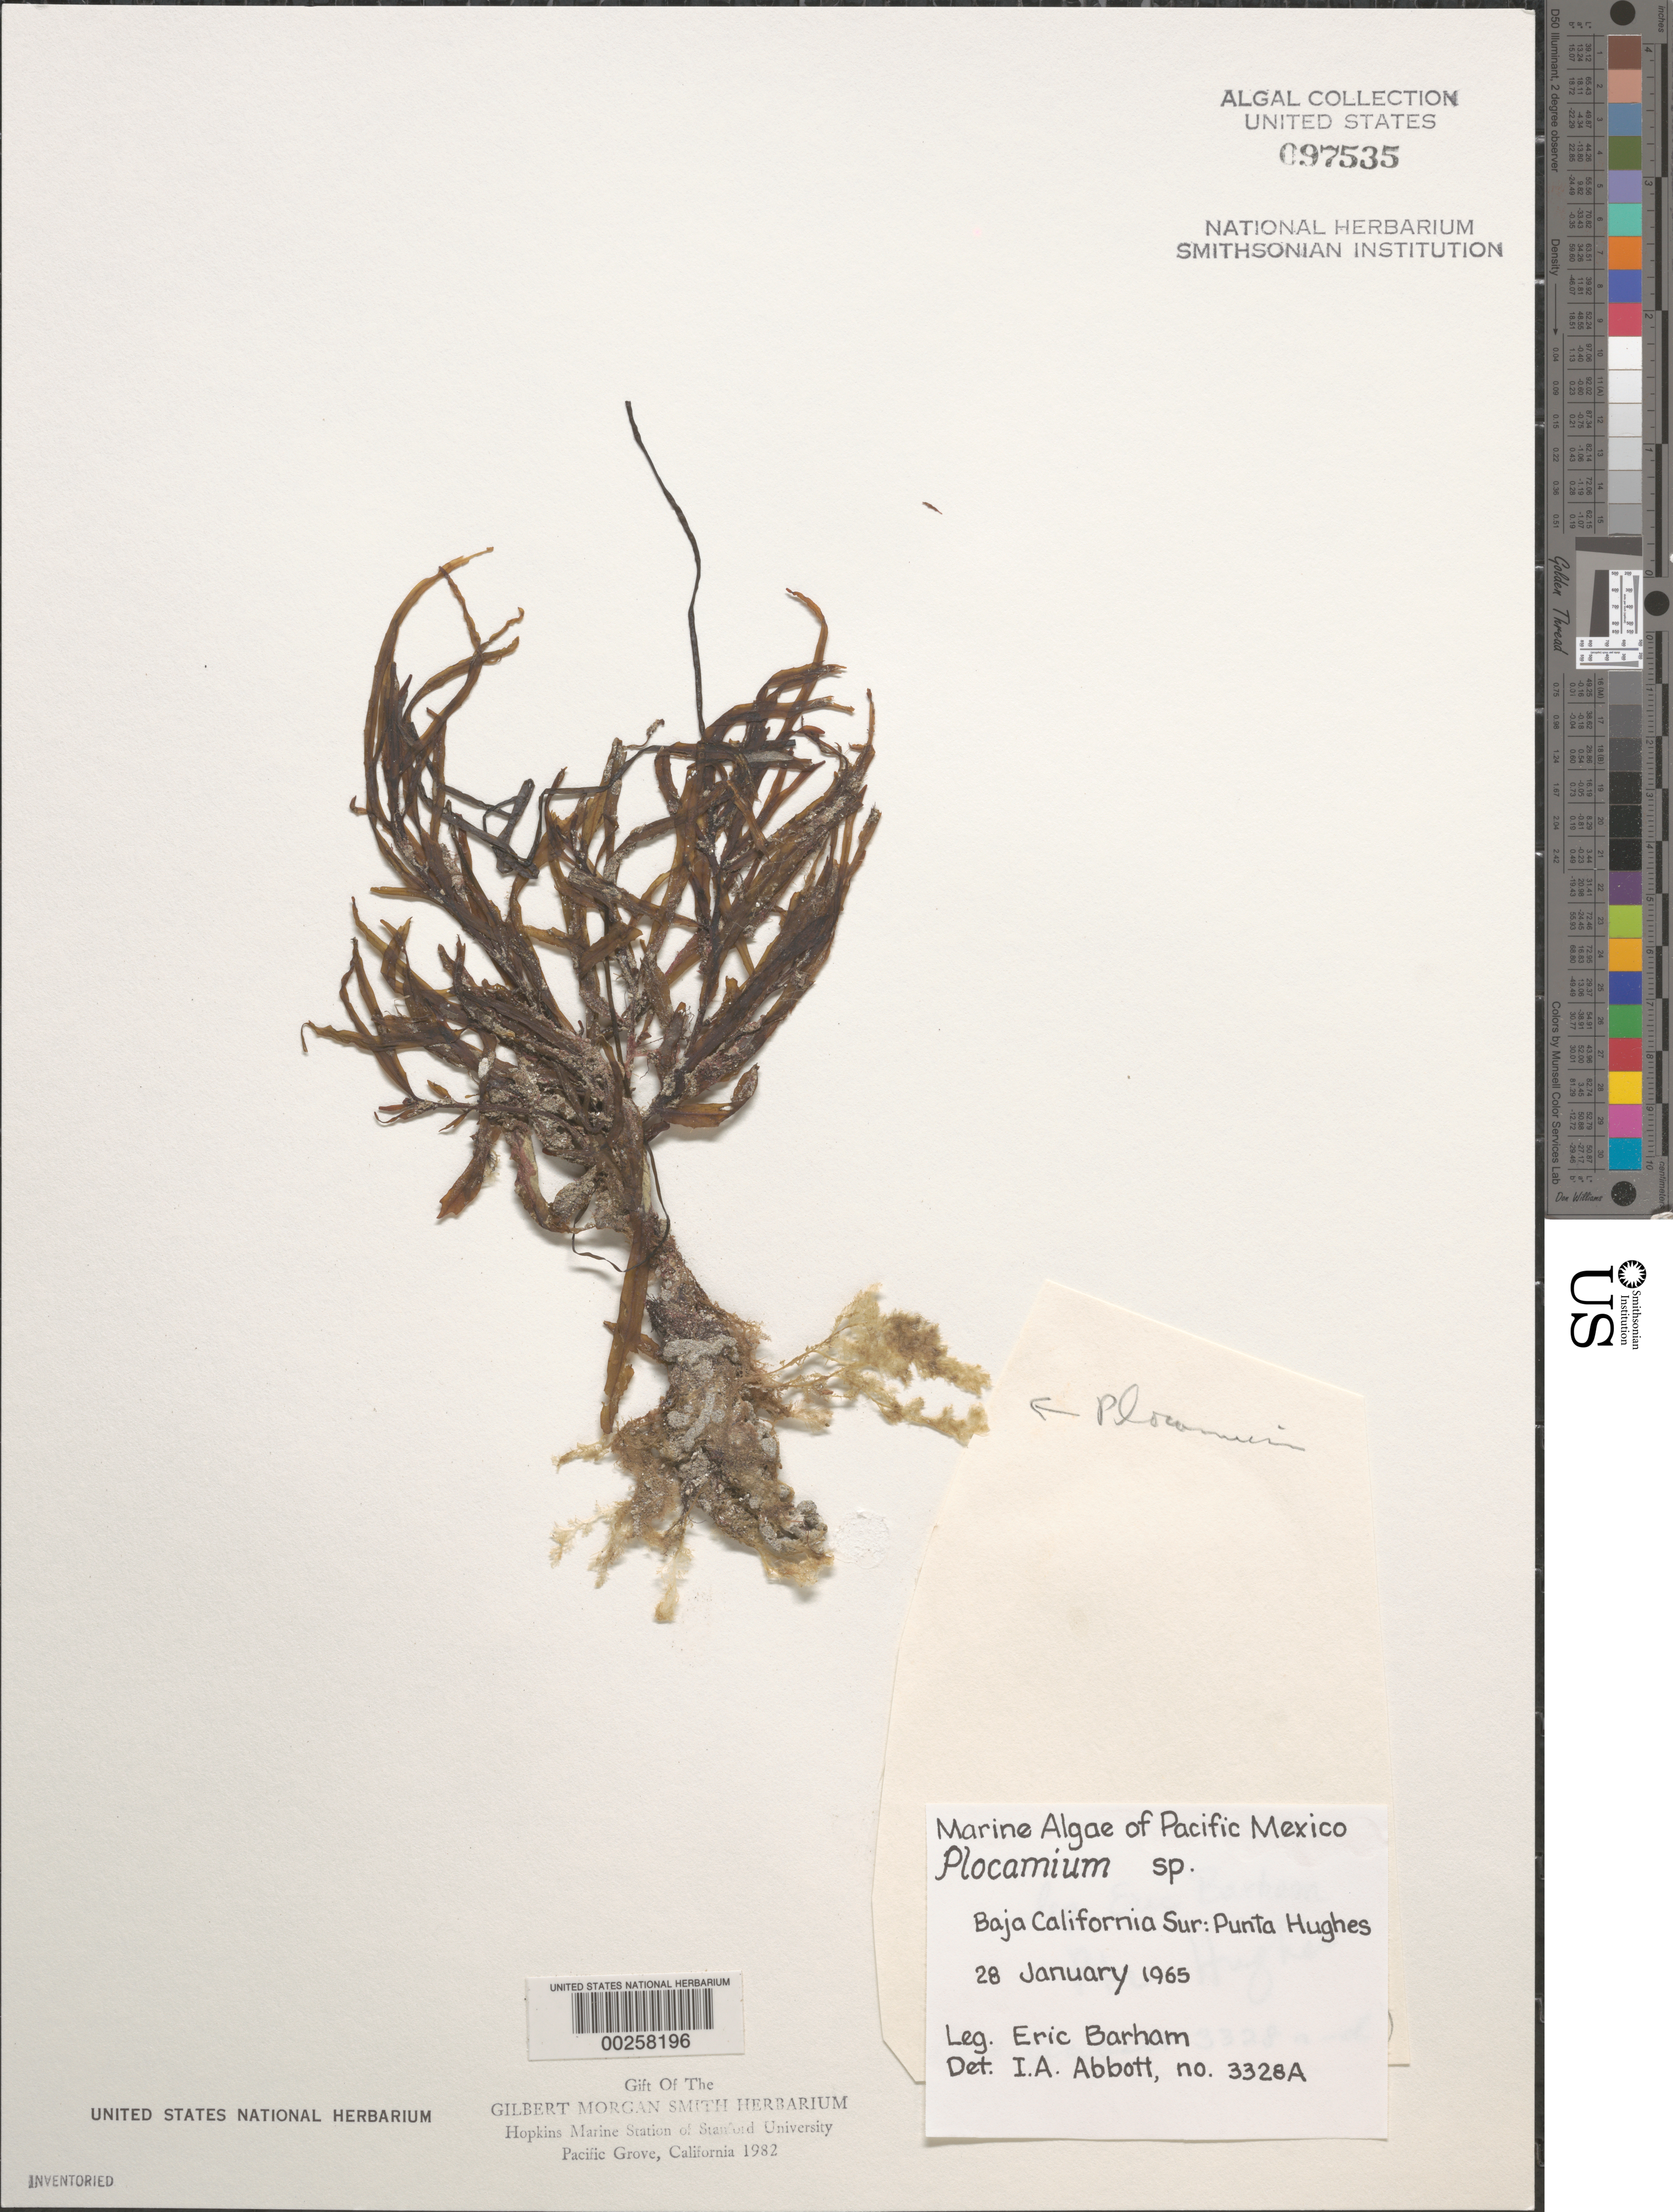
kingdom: Plantae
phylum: Rhodophyta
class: Florideophyceae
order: Plocamiales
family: Plocamiaceae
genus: Plocamium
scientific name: Plocamium sp.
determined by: Abbott, Isabella A.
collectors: E. Barham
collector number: IAA 3328a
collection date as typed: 28 Jan 1965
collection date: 1965-01-28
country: Mexico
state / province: Baja California Sur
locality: Punta Hughes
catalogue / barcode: US 97535